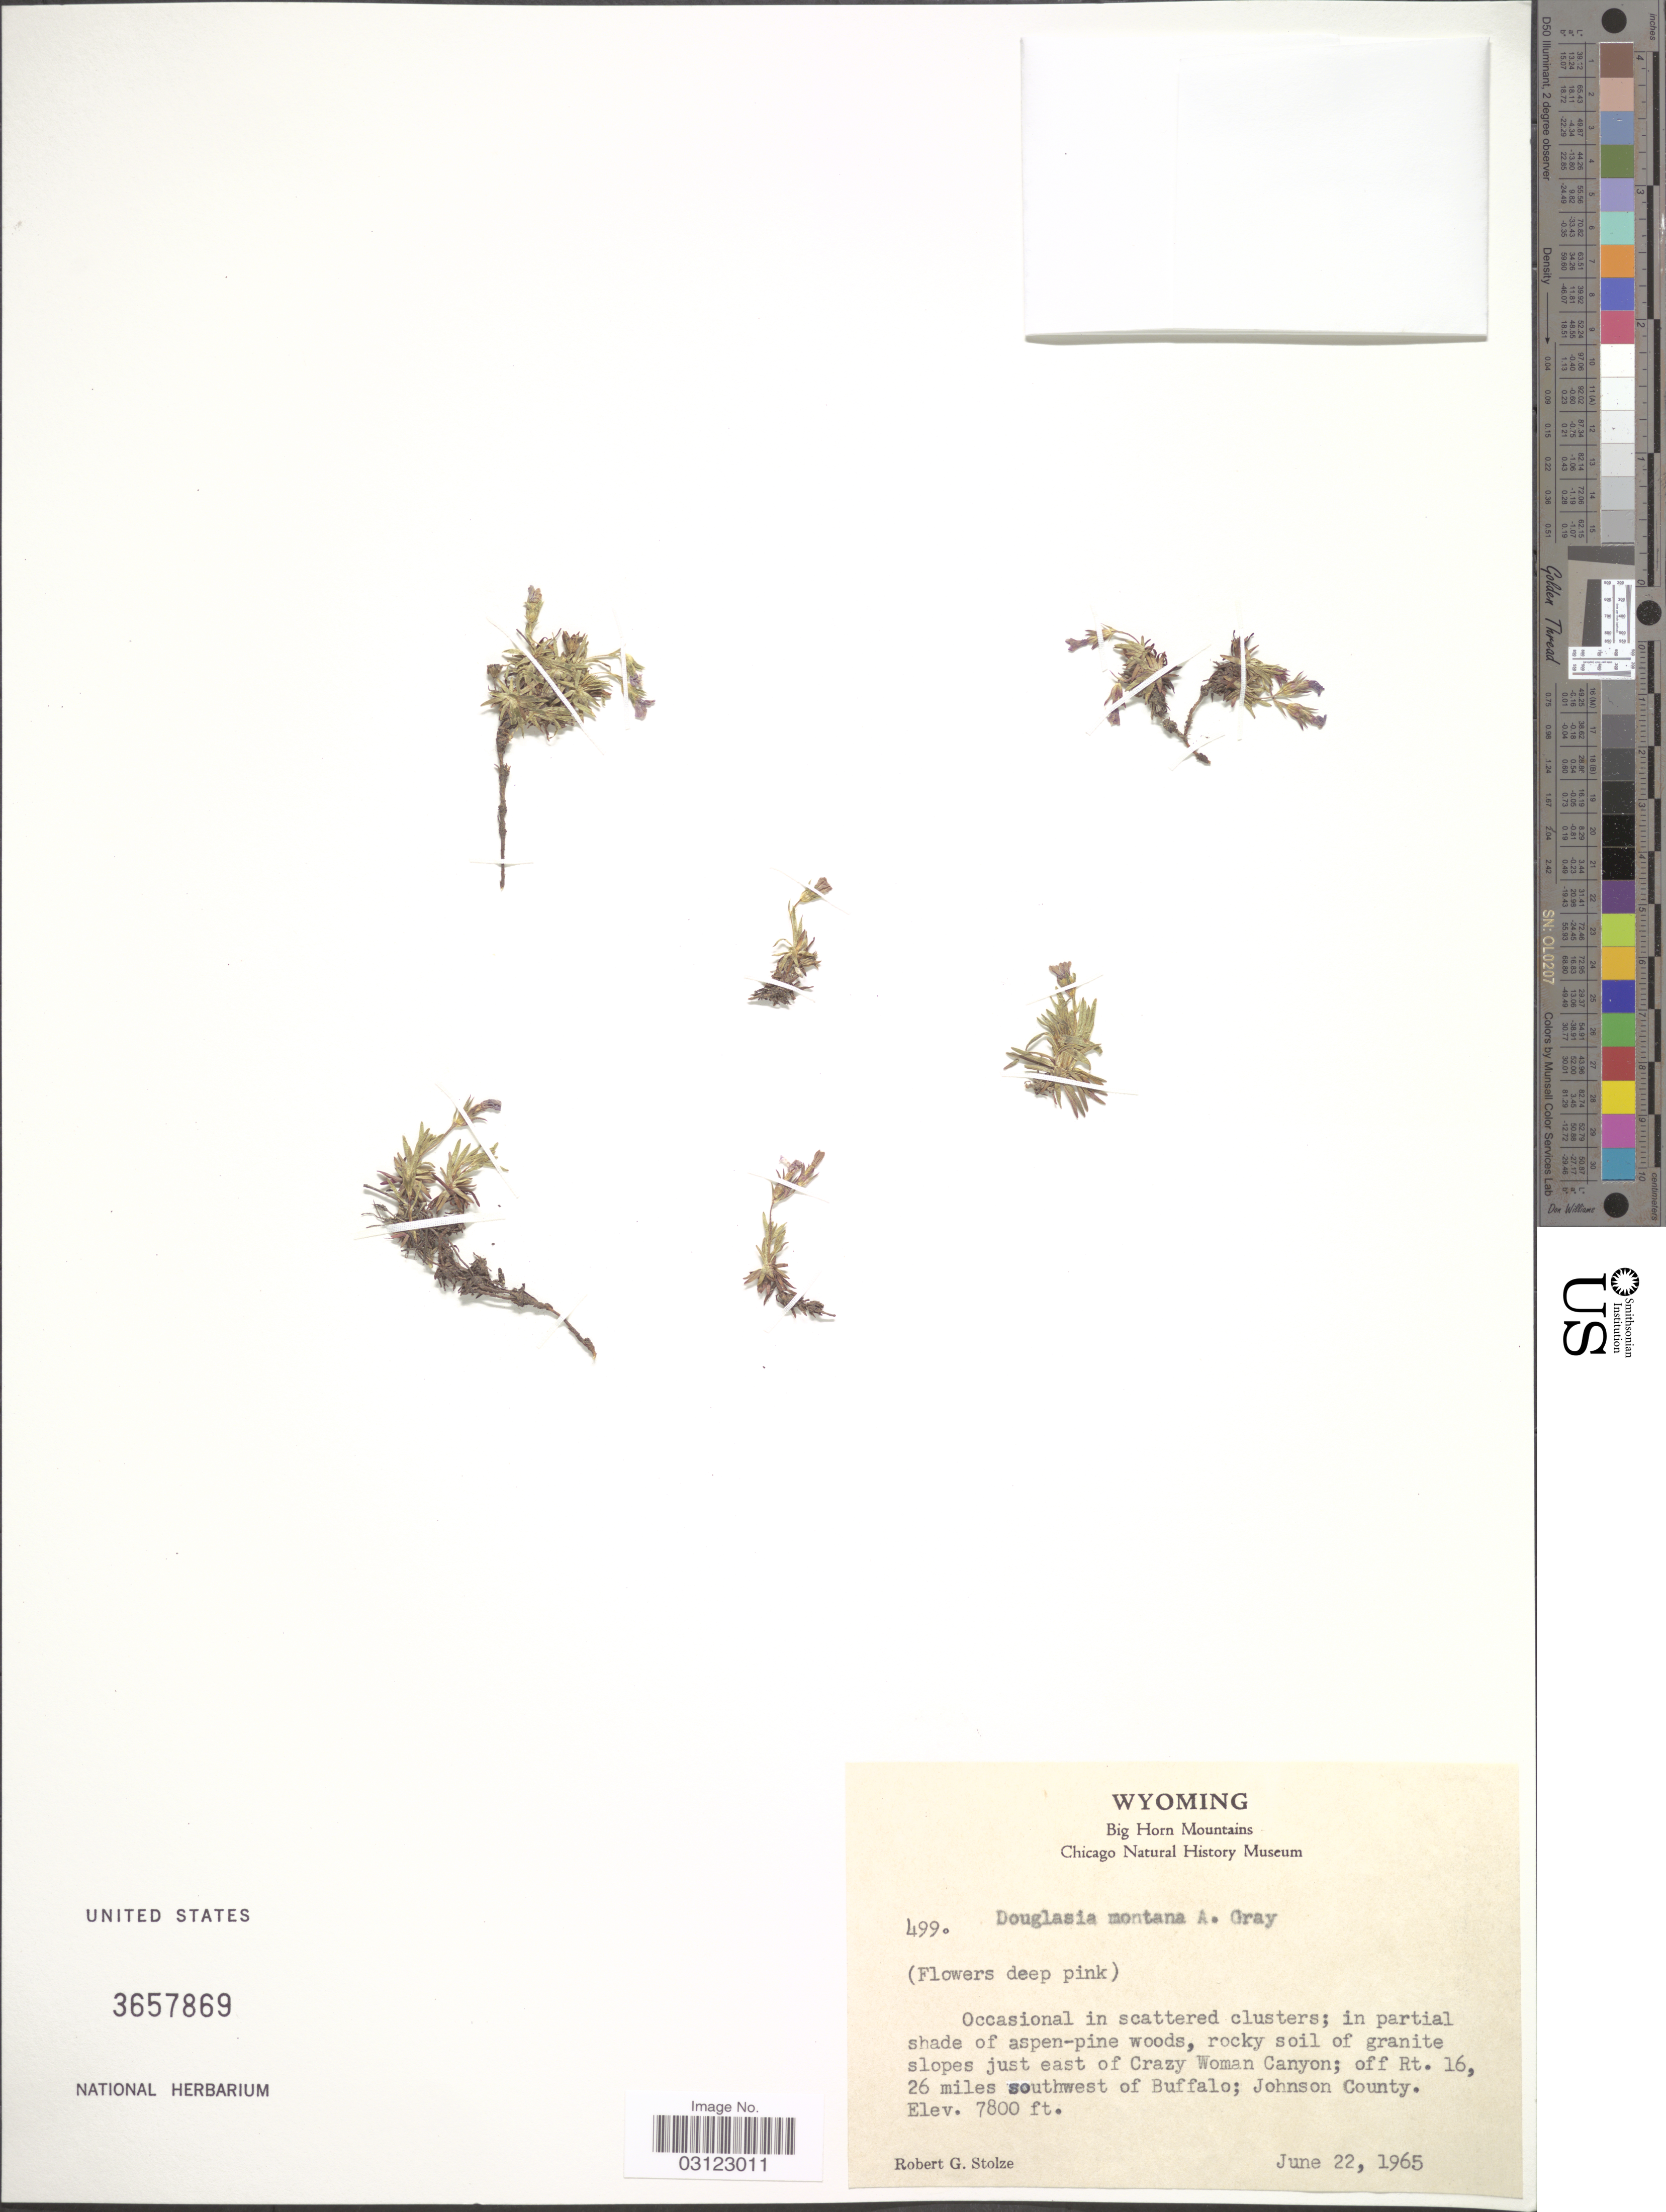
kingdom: Plantae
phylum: Tracheophyta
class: Magnoliopsida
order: Ericales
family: Primulaceae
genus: Douglasia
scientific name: Douglasia montana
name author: A. Gray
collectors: R. G. Stolze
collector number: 499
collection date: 1965-06-22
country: United States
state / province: Wyoming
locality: Slopes just east of Crazy Woman Canyon; off Rt. 16, 26 miles southwest of Buffalo; Johnson County. Big Horn Mountains.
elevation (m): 2377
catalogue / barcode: US 3657869